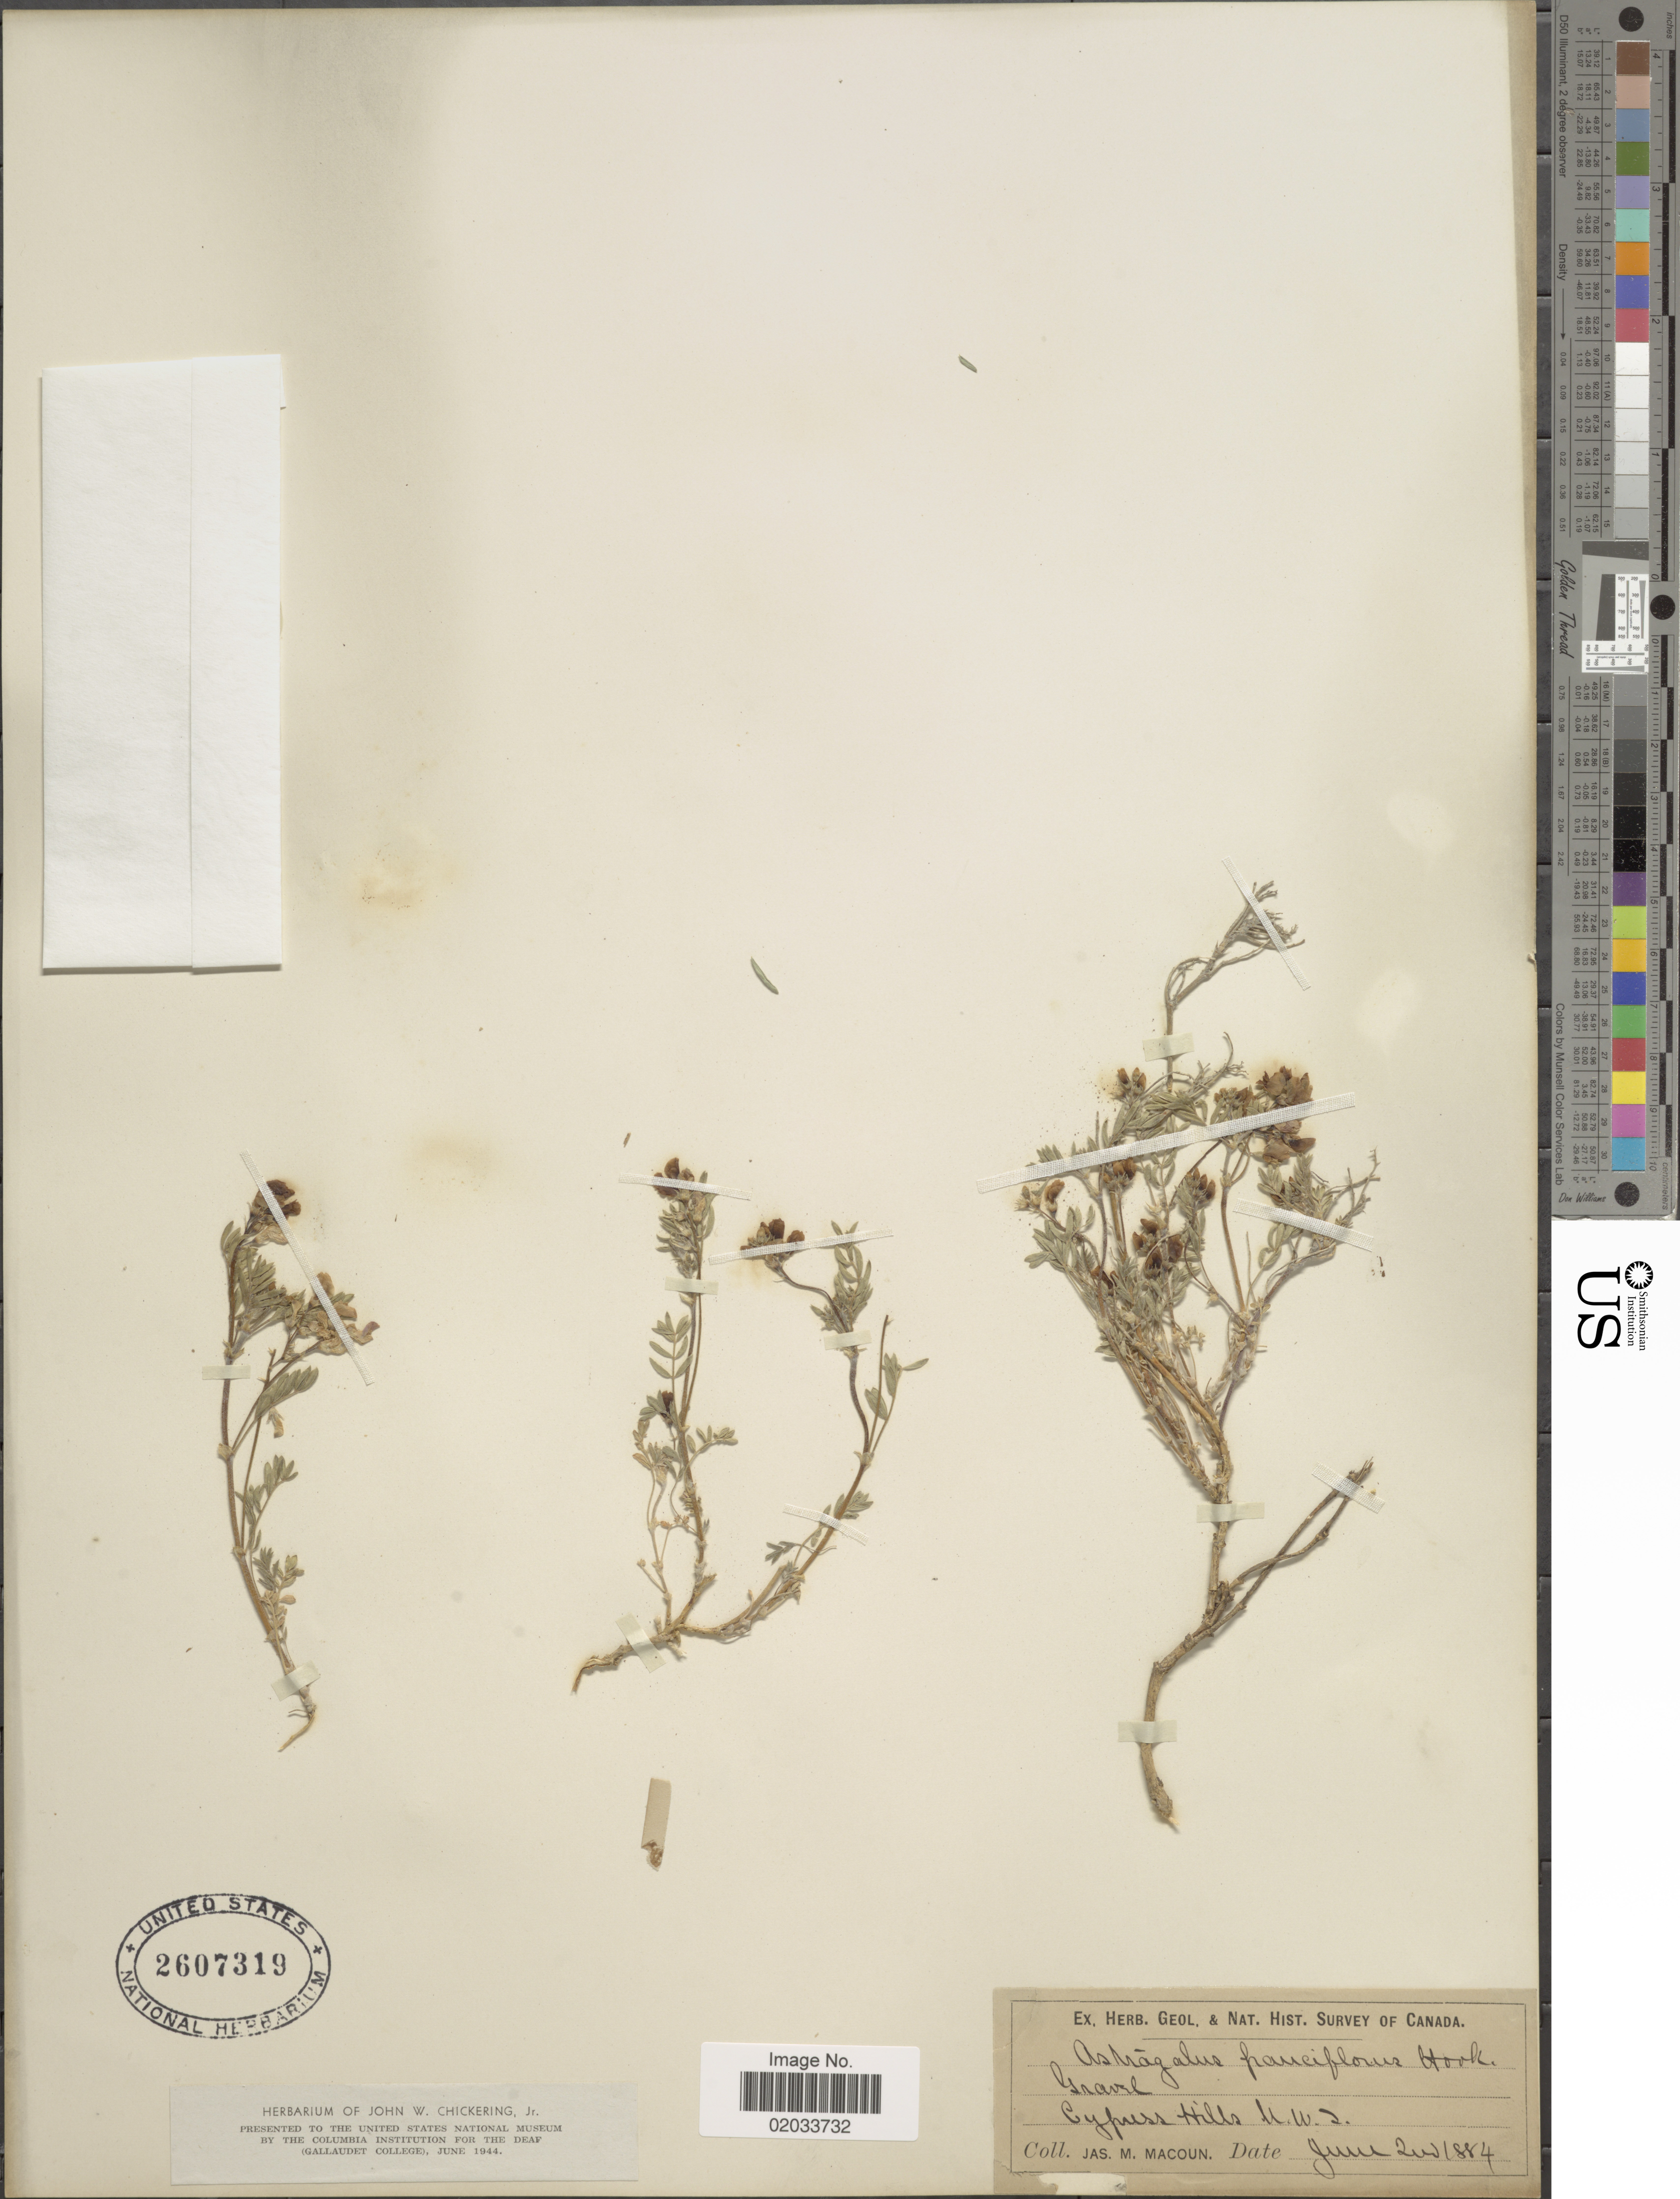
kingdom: Plantae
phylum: Tracheophyta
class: Magnoliopsida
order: Fabales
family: Fabaceae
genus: Astragalus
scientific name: Astragalus pauciflorus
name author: A. Gray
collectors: J. M. Macoun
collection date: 1884-06-02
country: Canada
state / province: Northwest Territories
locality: Cypress Hills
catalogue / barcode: US 2607319